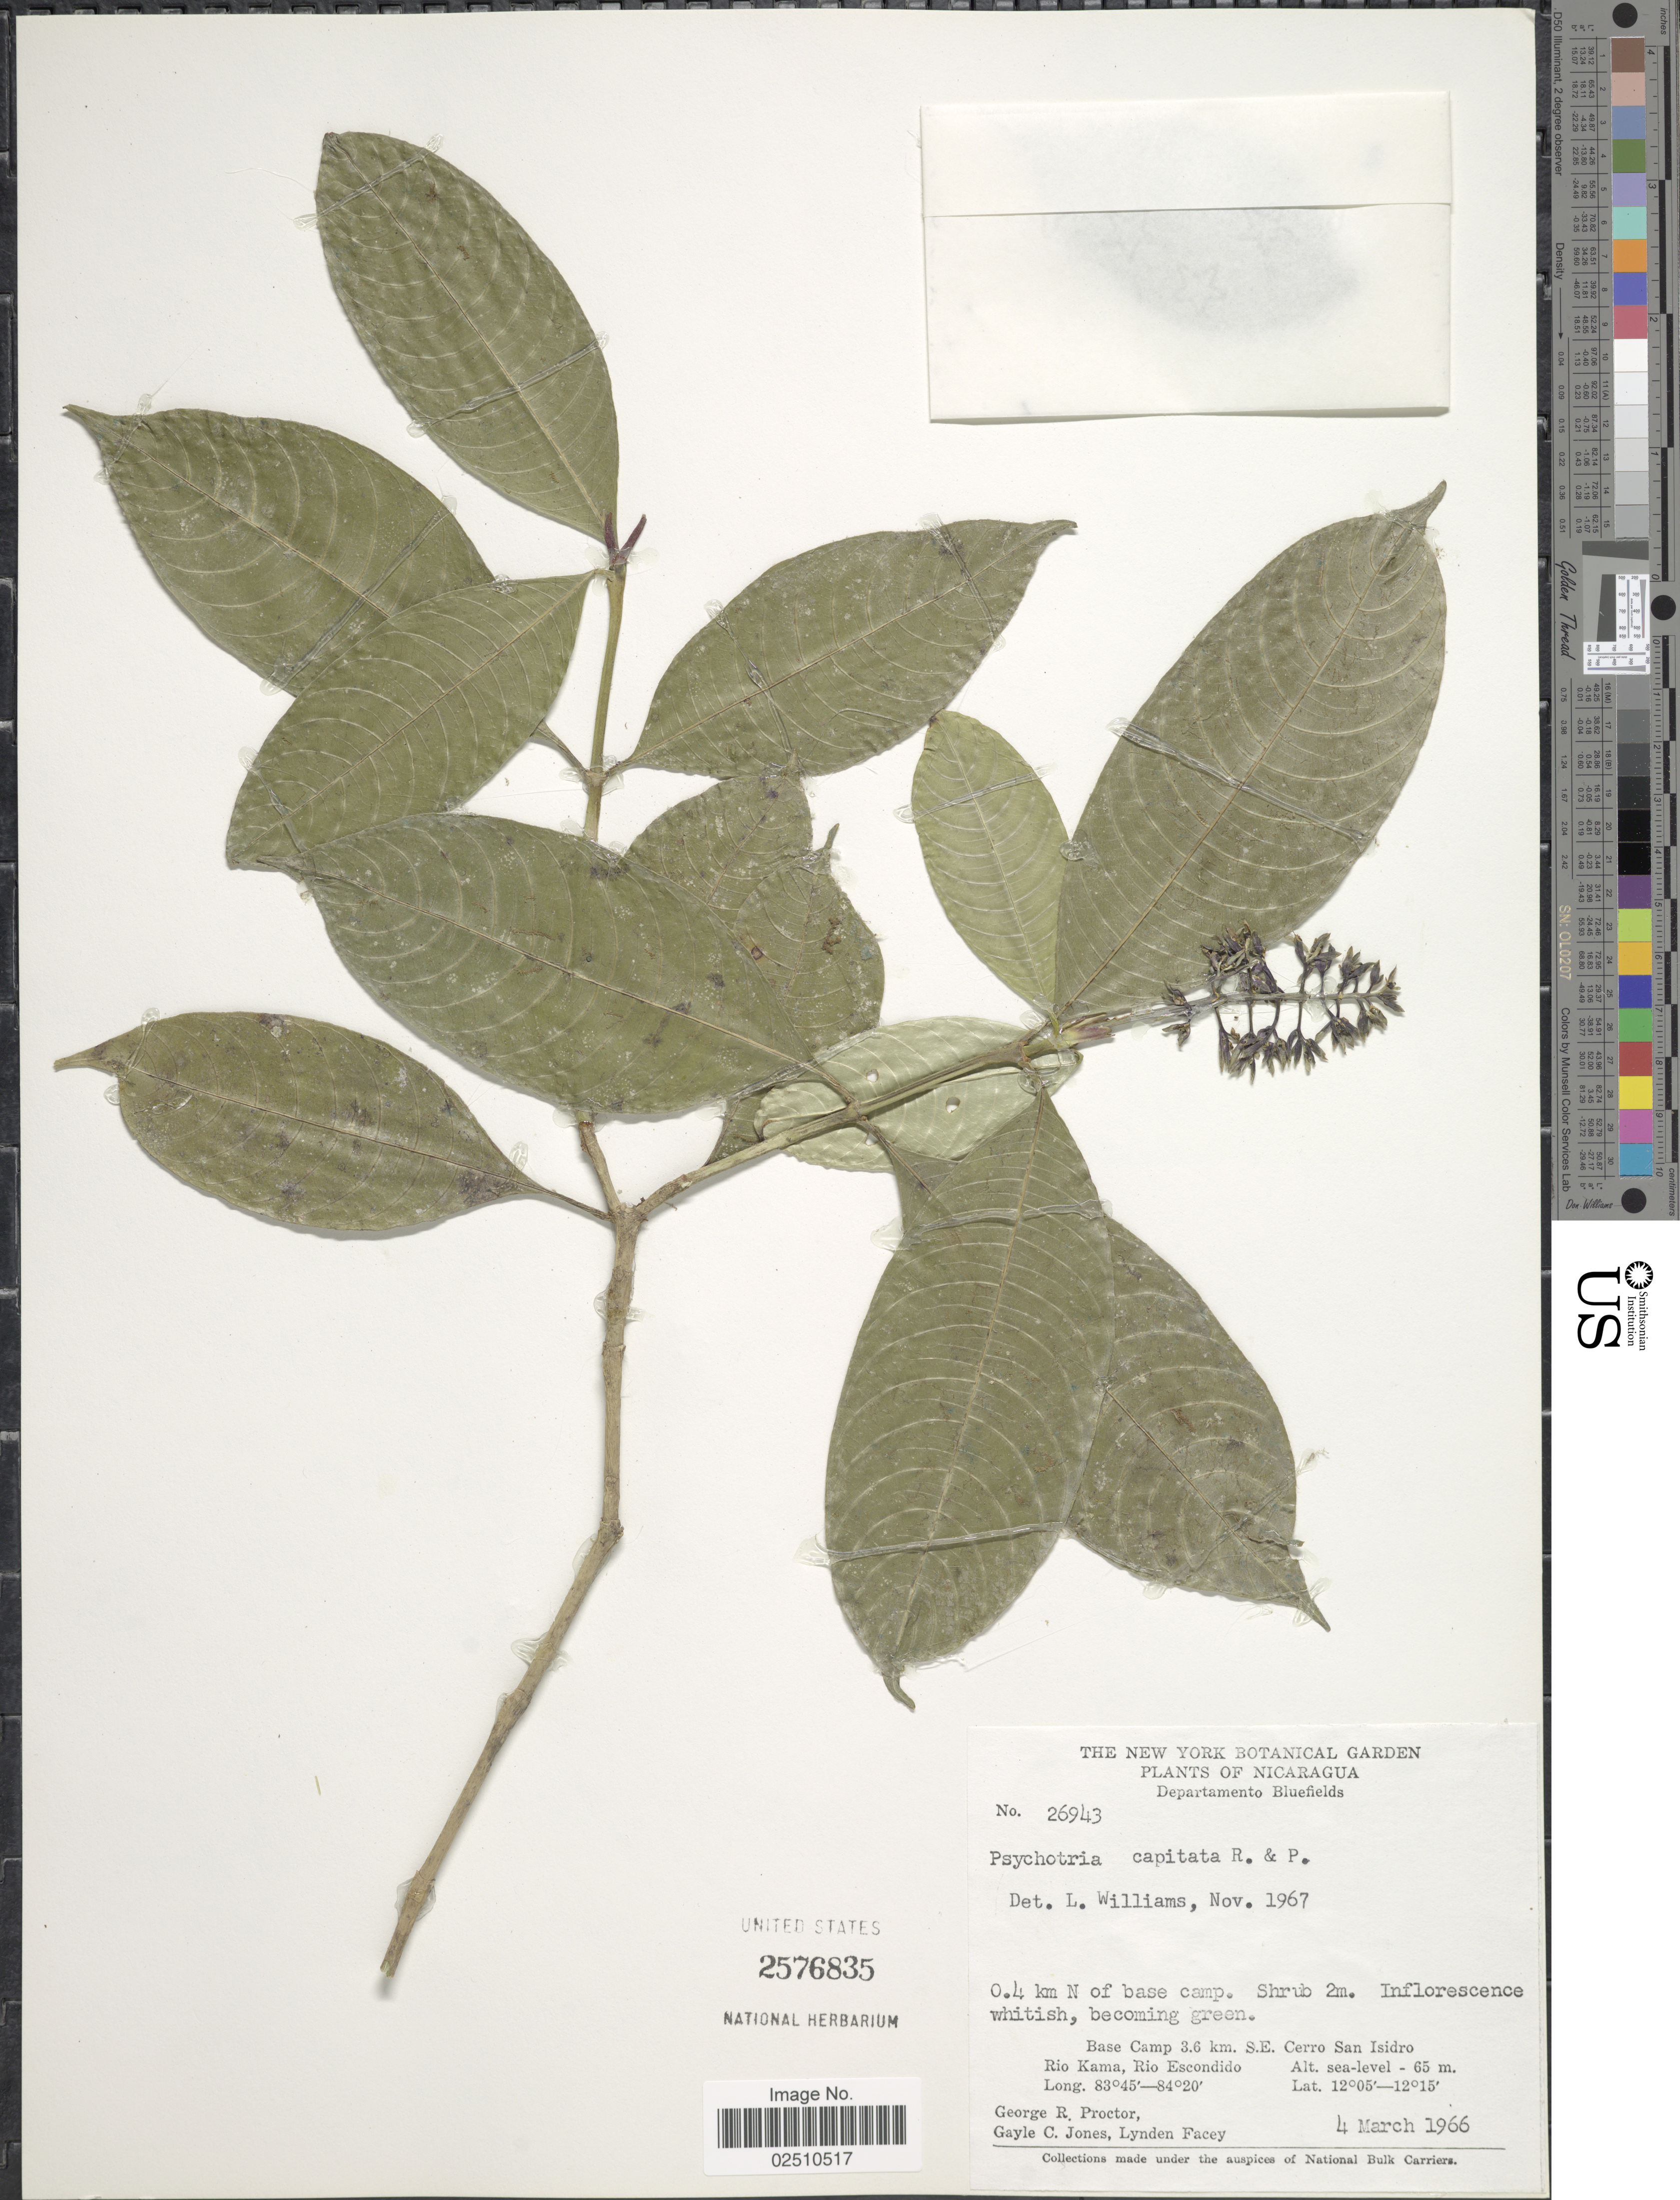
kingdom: Plantae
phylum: Tracheophyta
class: Magnoliopsida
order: Gentianales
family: Rubiaceae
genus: Psychotria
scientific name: Psychotria capitata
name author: Ruiz & Pav.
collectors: G. Proctor, G. C. Jones & L. Facey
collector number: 26943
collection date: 1966-03-04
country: Nicaragua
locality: Departamento Bluefields, 0.4 km N of base camp, Base Camp 3.6 km S.E. Cerro San Isidro, Rio Kama, Rio Escondido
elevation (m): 0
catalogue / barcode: US 2576835